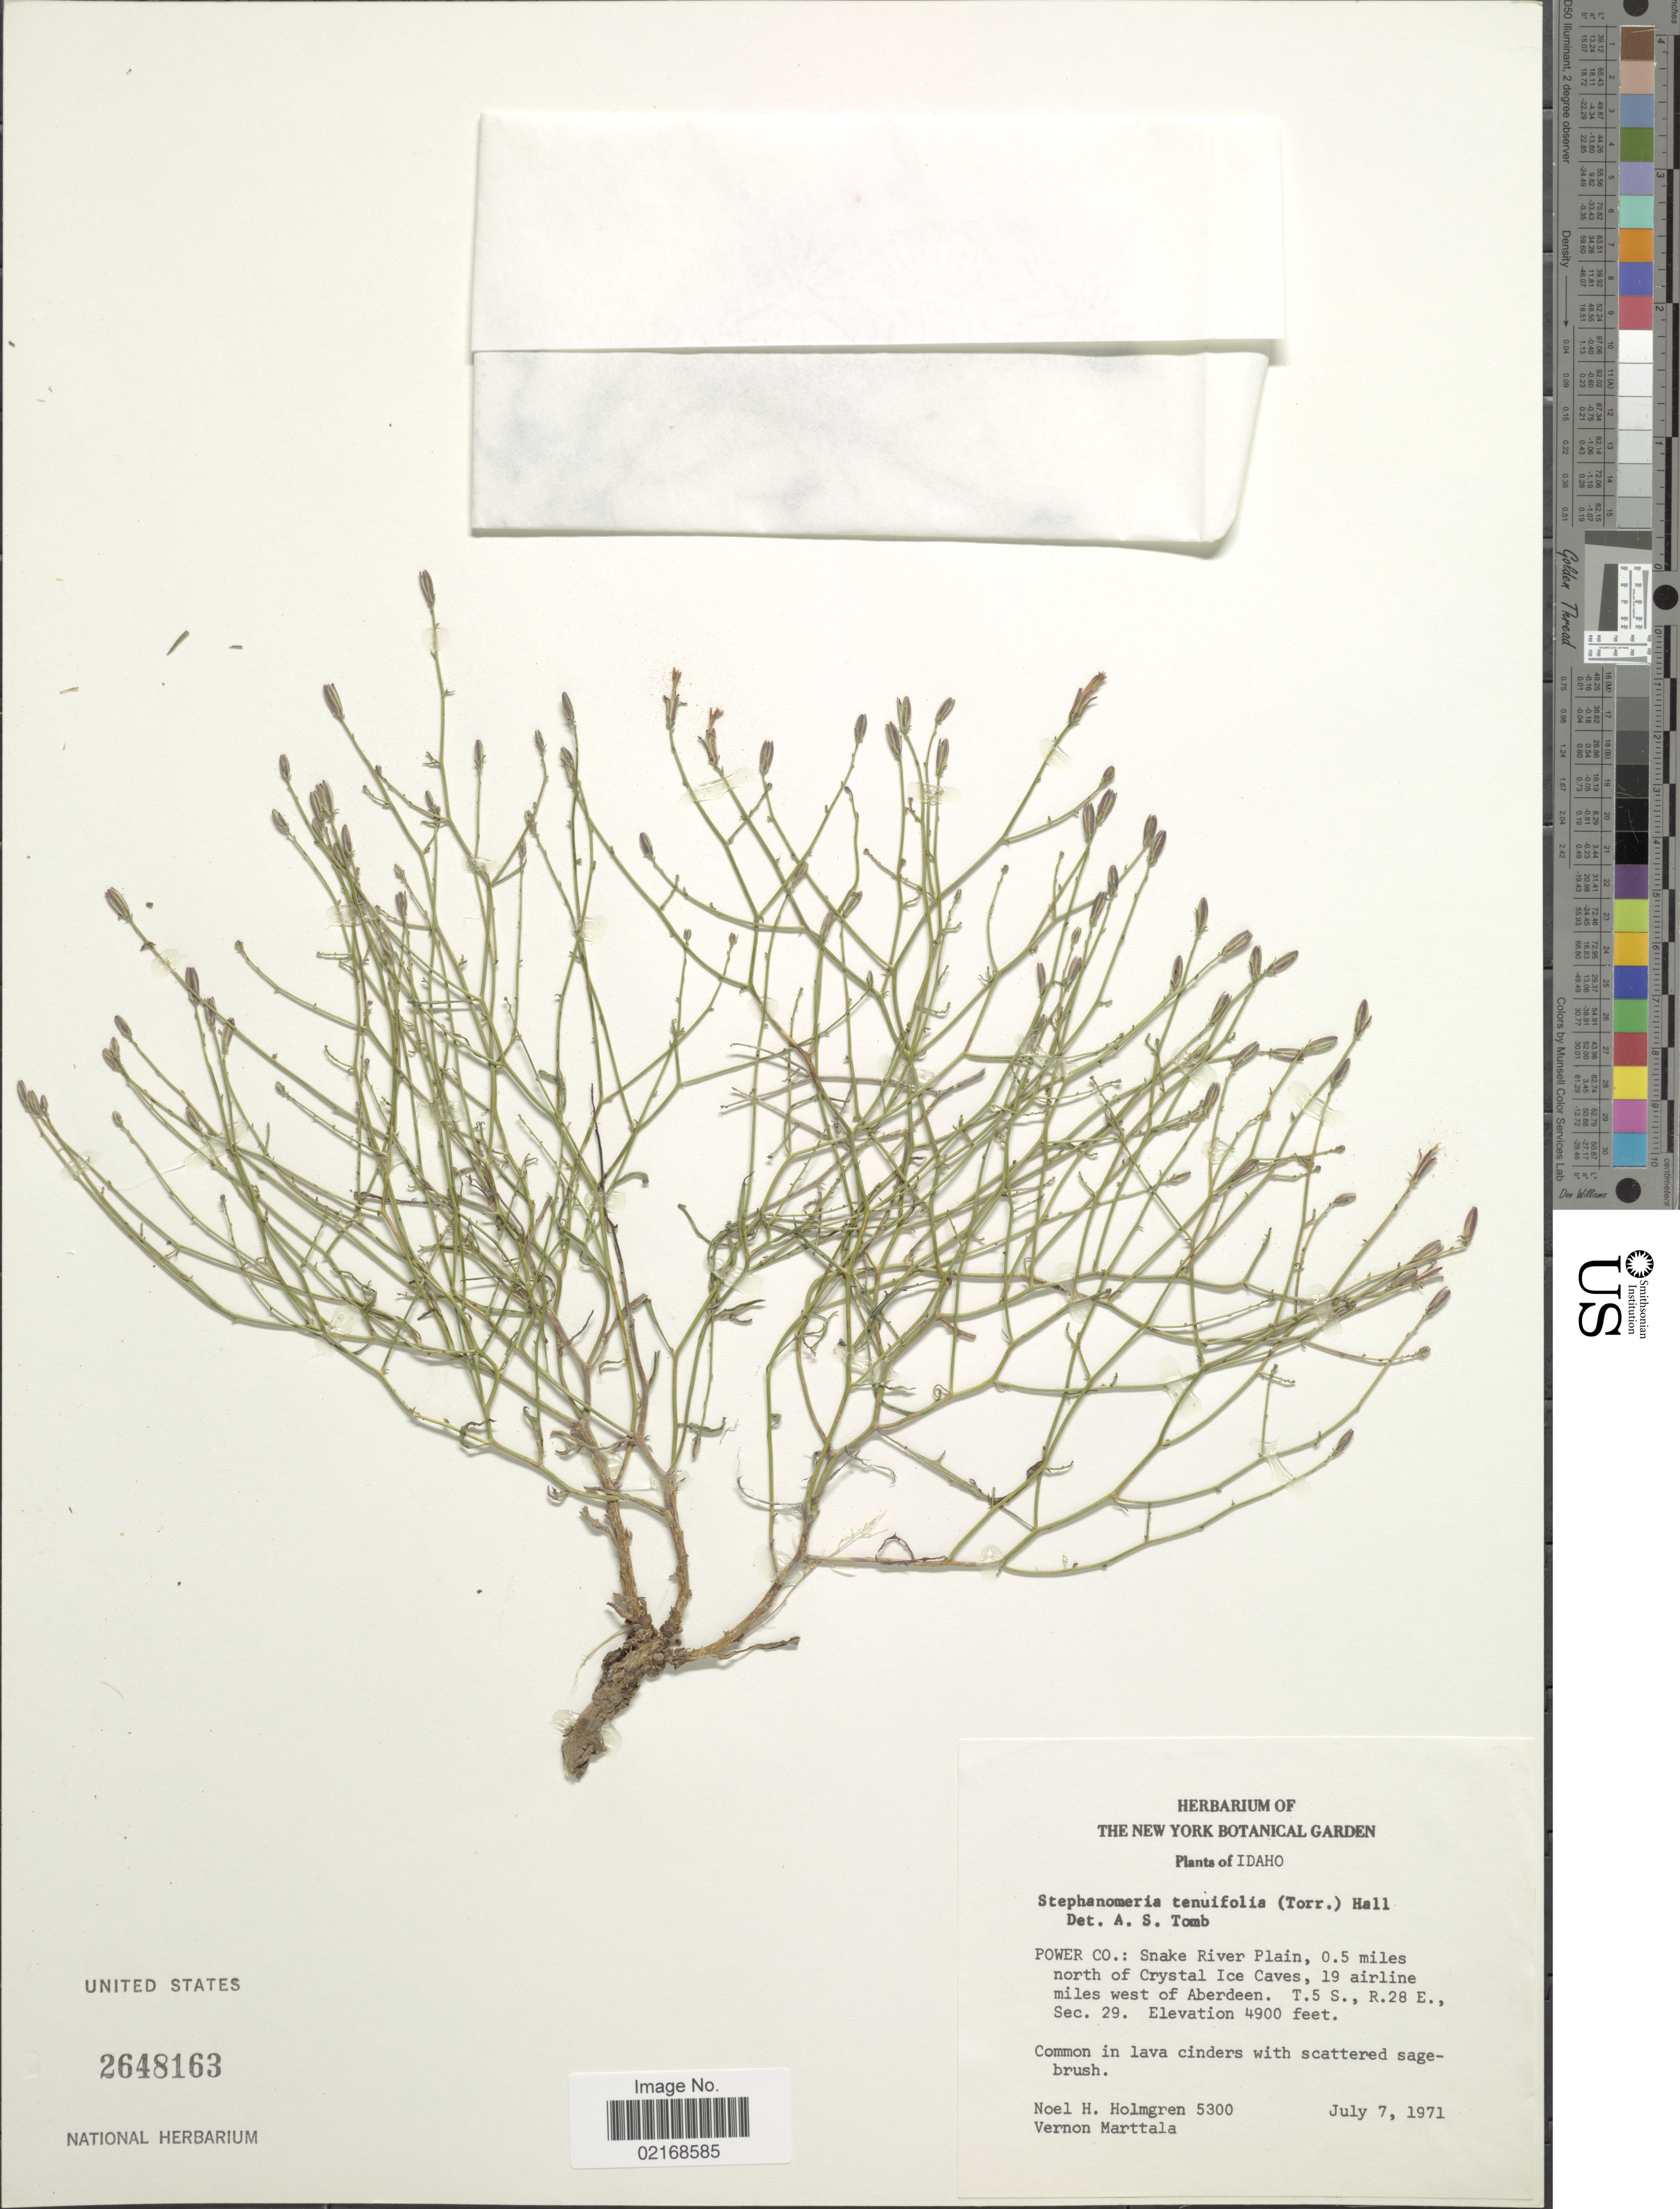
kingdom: Plantae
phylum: Tracheophyta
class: Magnoliopsida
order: Asterales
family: Asteraceae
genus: Stephanomeria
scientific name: Stephanomeria tenuifolia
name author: (Torr.) H.M. Hall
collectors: N. H. Holmgren & V. Marttala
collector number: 5300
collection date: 1971-07-07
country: United States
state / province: Idaho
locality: Power Co.: Snake River Plain, 0.5 miles north of Crystal Ice Caves, 19 airline miles west of Aberdeen, T.5 S., R.28 E., Sec. 29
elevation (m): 1494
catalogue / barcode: US 2648163